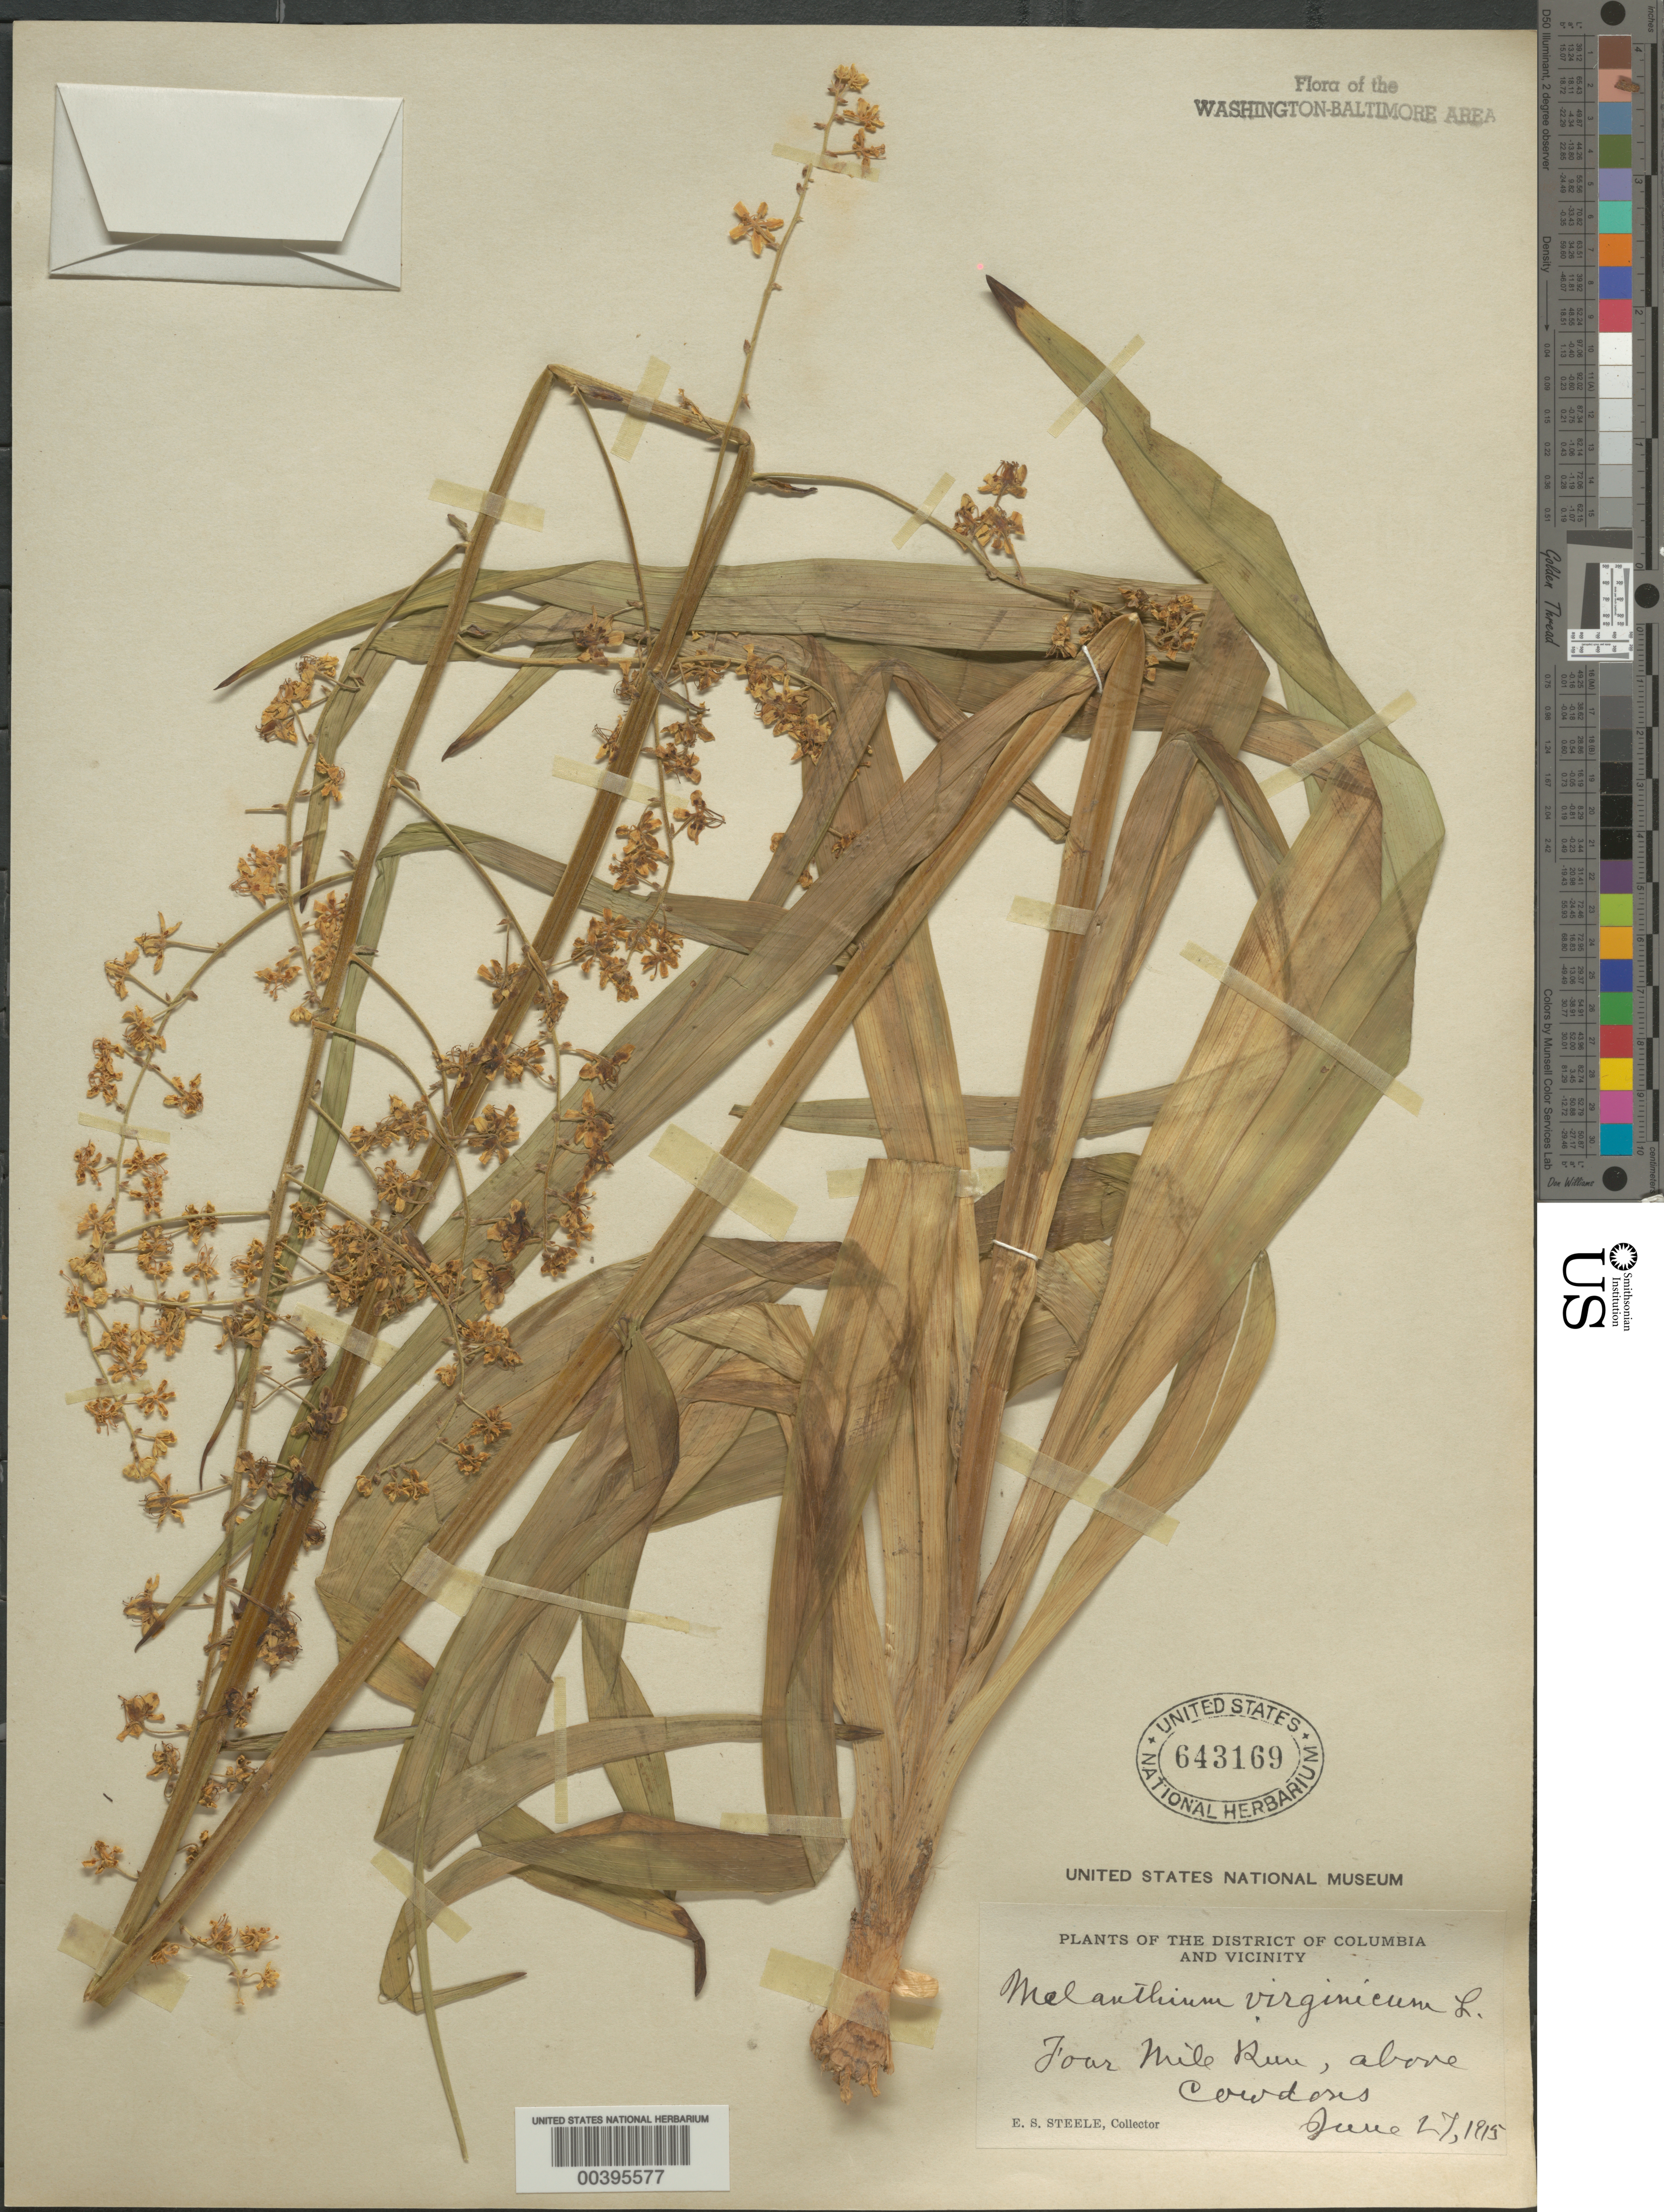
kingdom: Plantae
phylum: Tracheophyta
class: Liliopsida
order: Liliales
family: Melanthiaceae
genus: Melanthium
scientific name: Melanthium virginicum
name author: L.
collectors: E. Steele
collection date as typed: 27 Jun 1915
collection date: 1915-06-27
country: United States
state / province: Virginia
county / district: Arlington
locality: Four Mile Run, above Cowdens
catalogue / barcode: US 643169